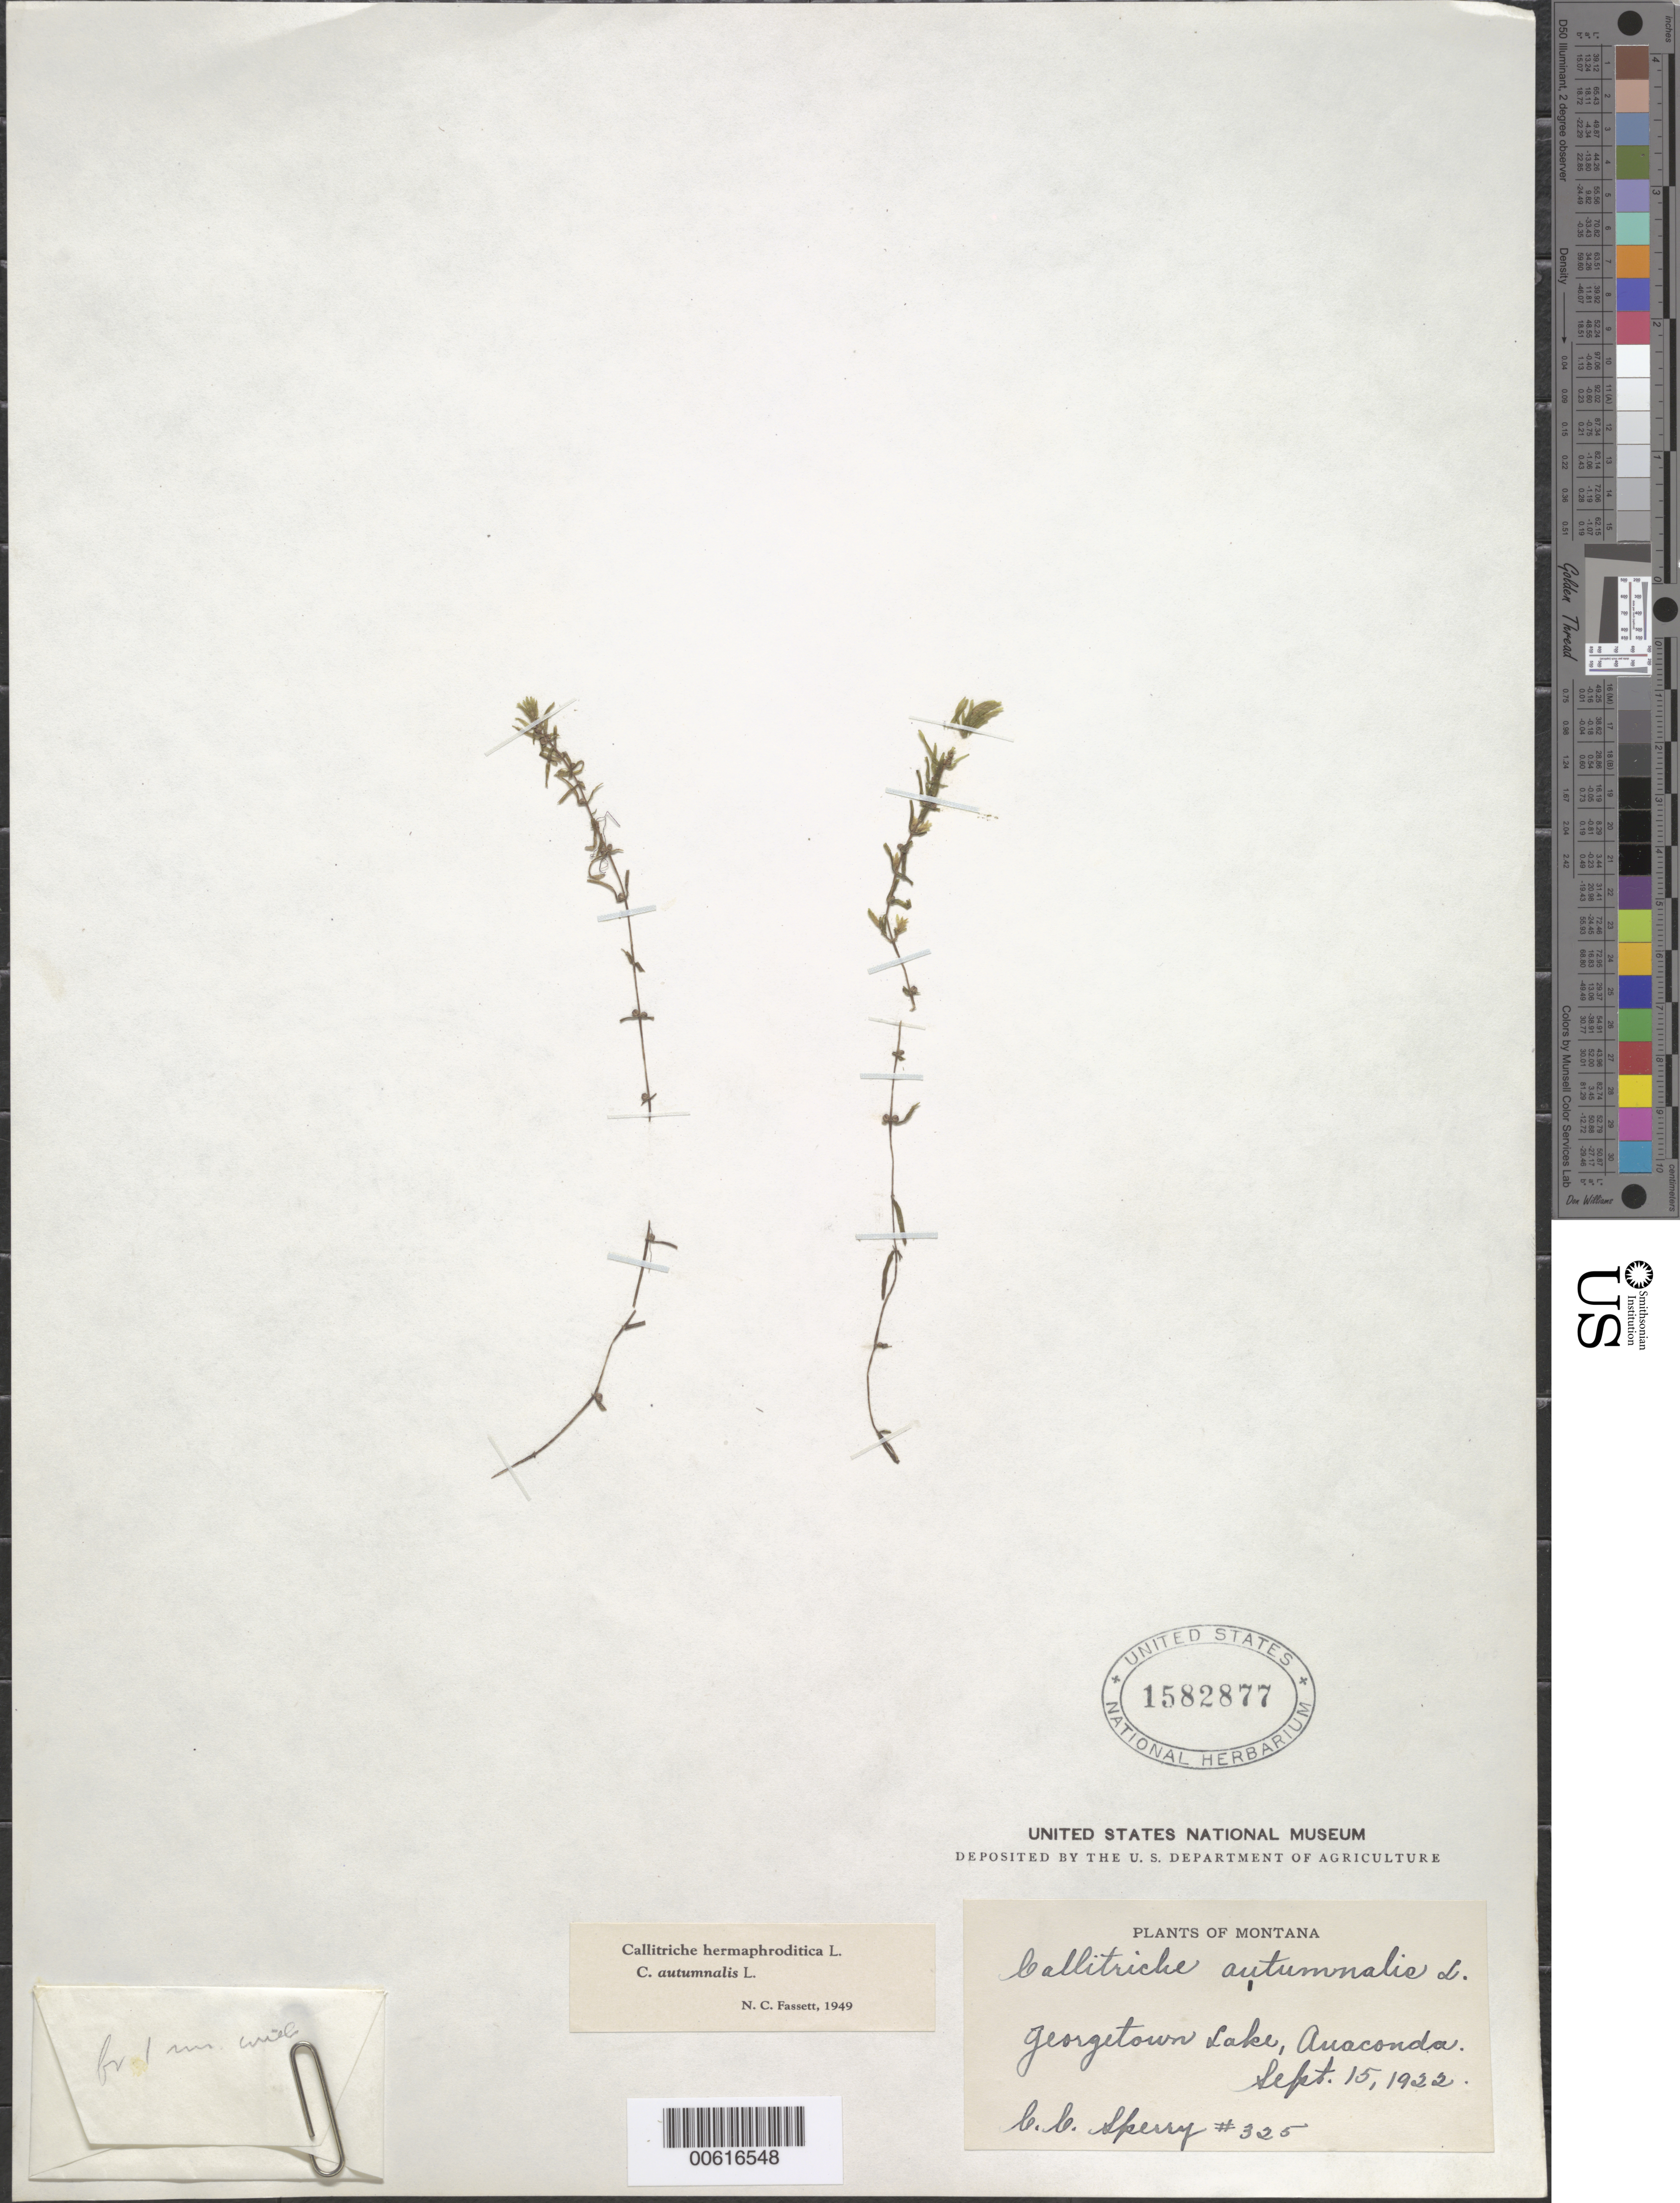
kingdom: Plantae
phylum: Tracheophyta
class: Magnoliopsida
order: Lamiales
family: Plantaginaceae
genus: Callitriche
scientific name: Callitriche hermaphroditica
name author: L.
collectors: C. C. Sperry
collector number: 325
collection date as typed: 15 Sep 1922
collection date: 1922-09-15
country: United States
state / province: Montana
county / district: Deer Lodge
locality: Georgetown Lake, Anaconda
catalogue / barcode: US 1582877